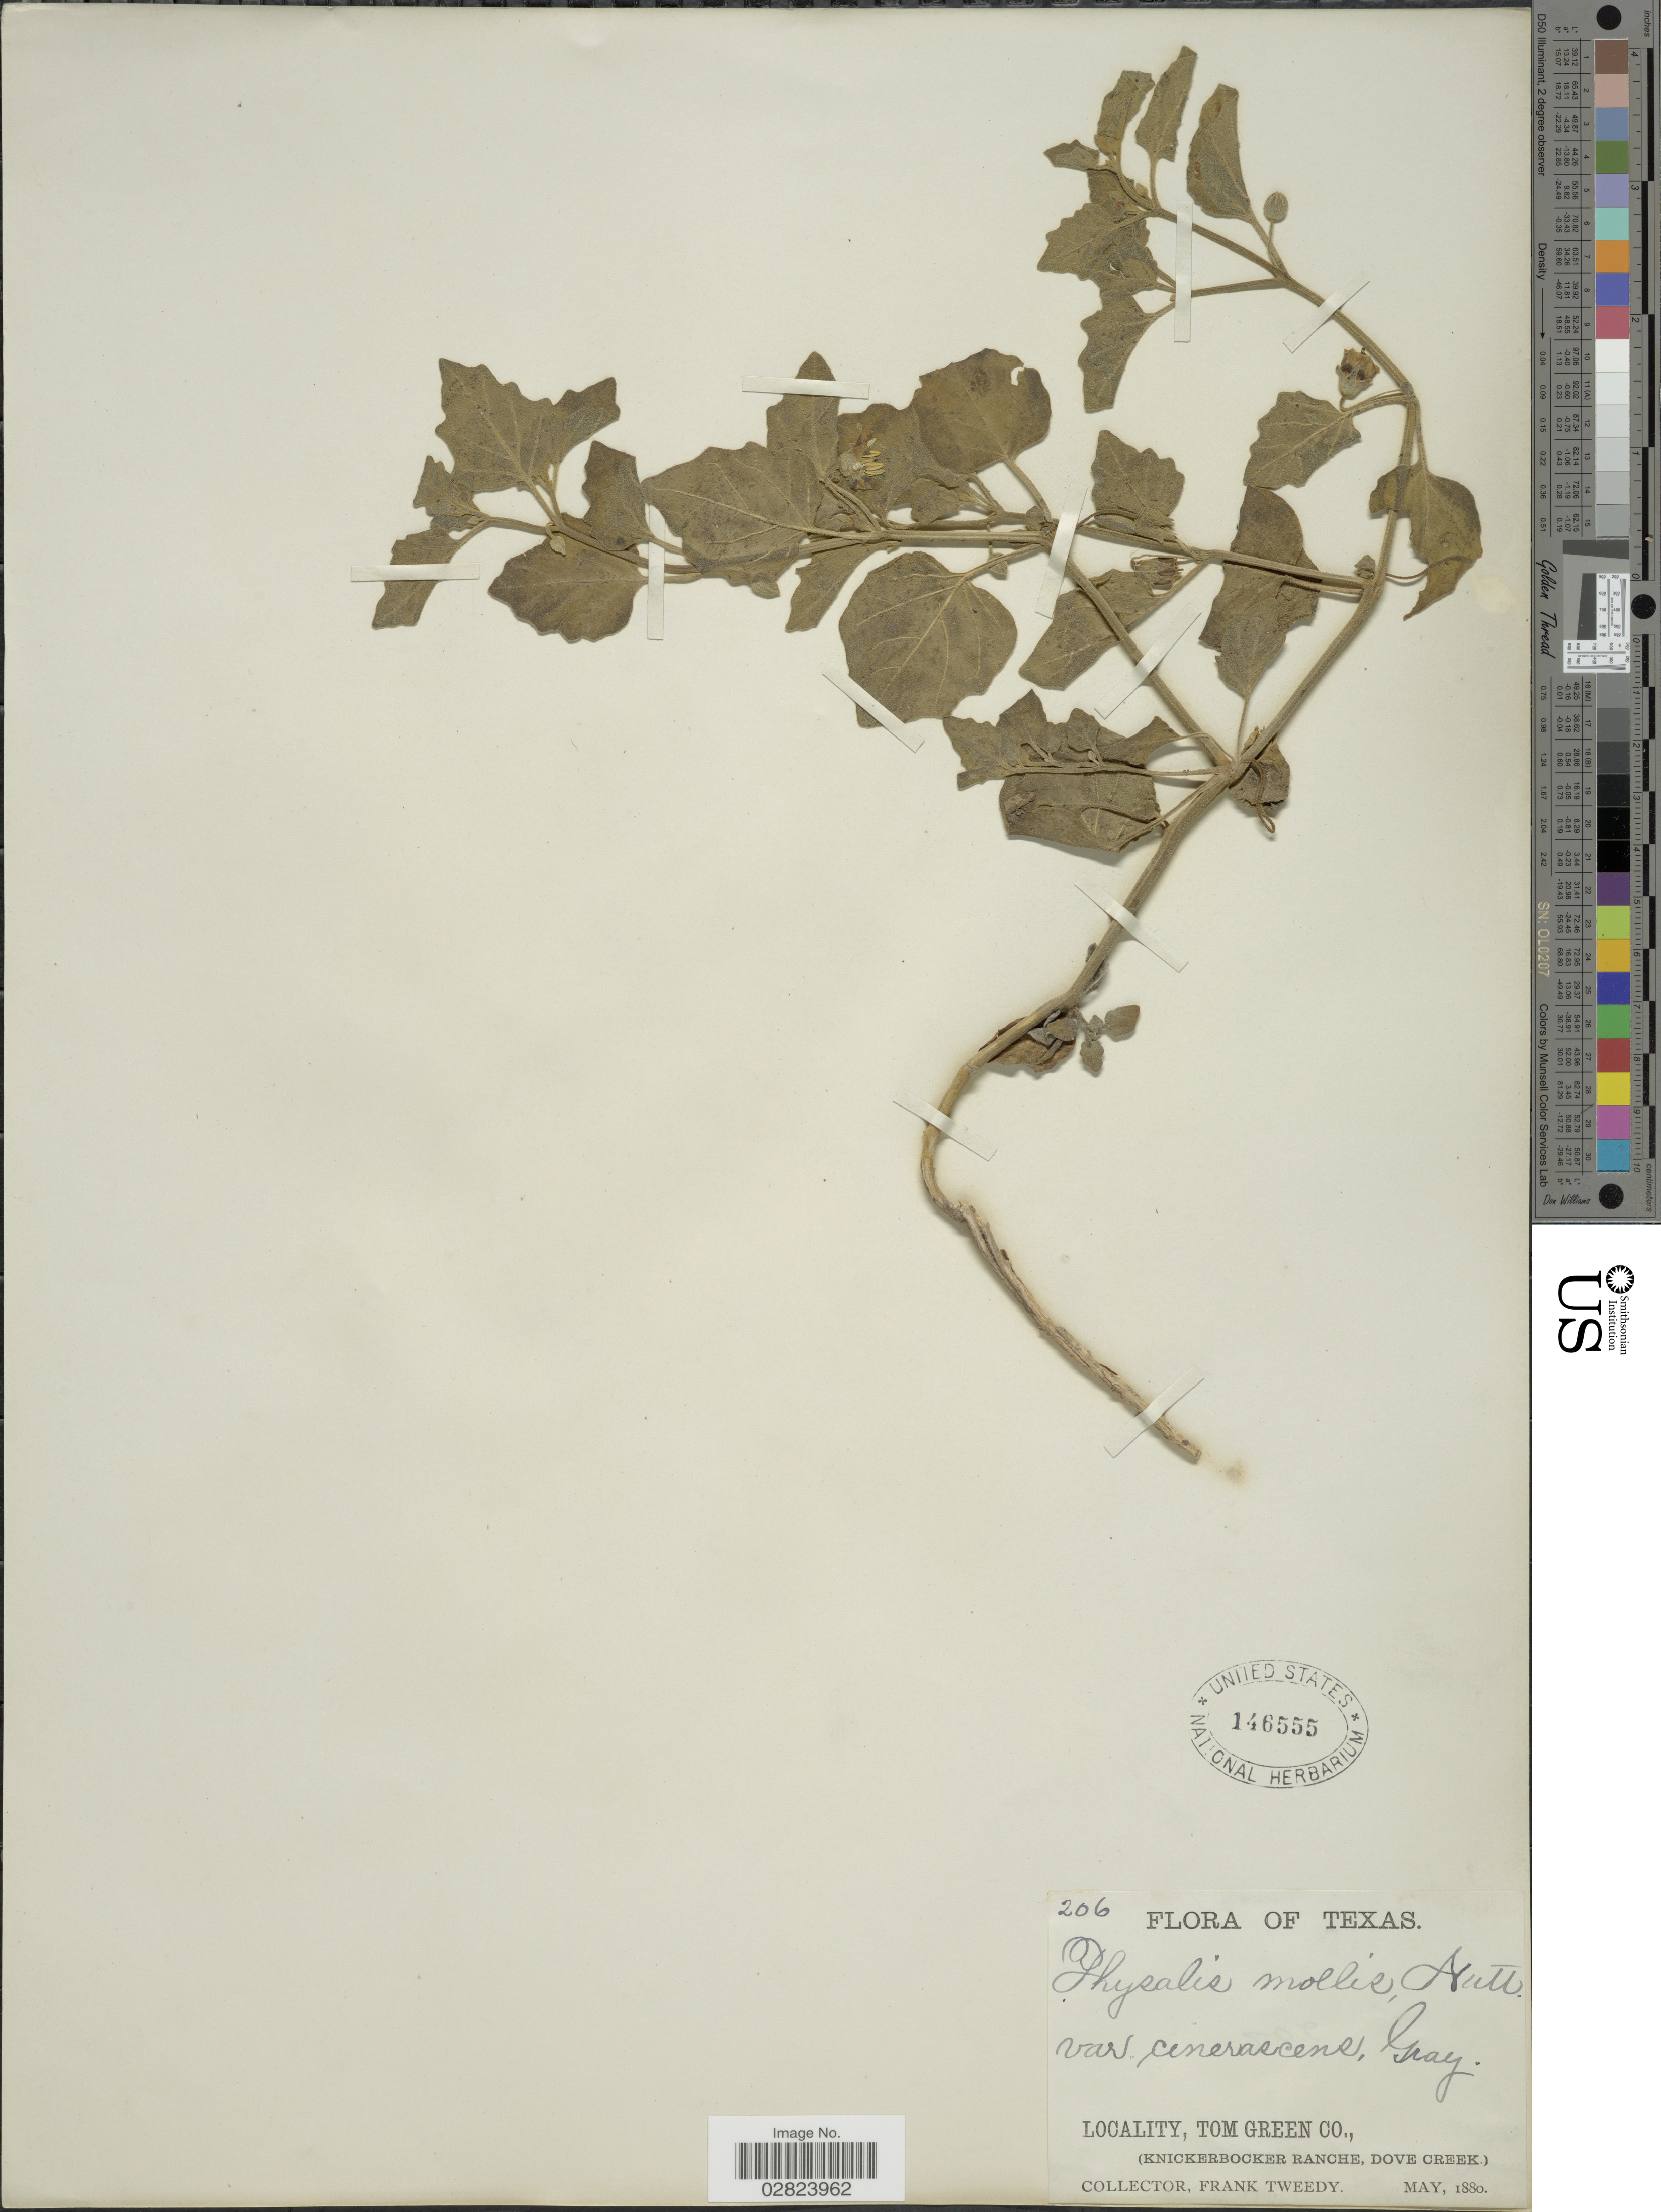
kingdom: Plantae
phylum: Tracheophyta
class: Magnoliopsida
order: Solanales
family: Solanaceae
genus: Physalis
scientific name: Physalis mollis var. cinerascens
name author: (Dunal) A. Gray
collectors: F. Tweedy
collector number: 206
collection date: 1880-05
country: United States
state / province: Texas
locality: Tom Green Co., (Knickerbocker Ranche Dove Creek).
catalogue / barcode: US 146555